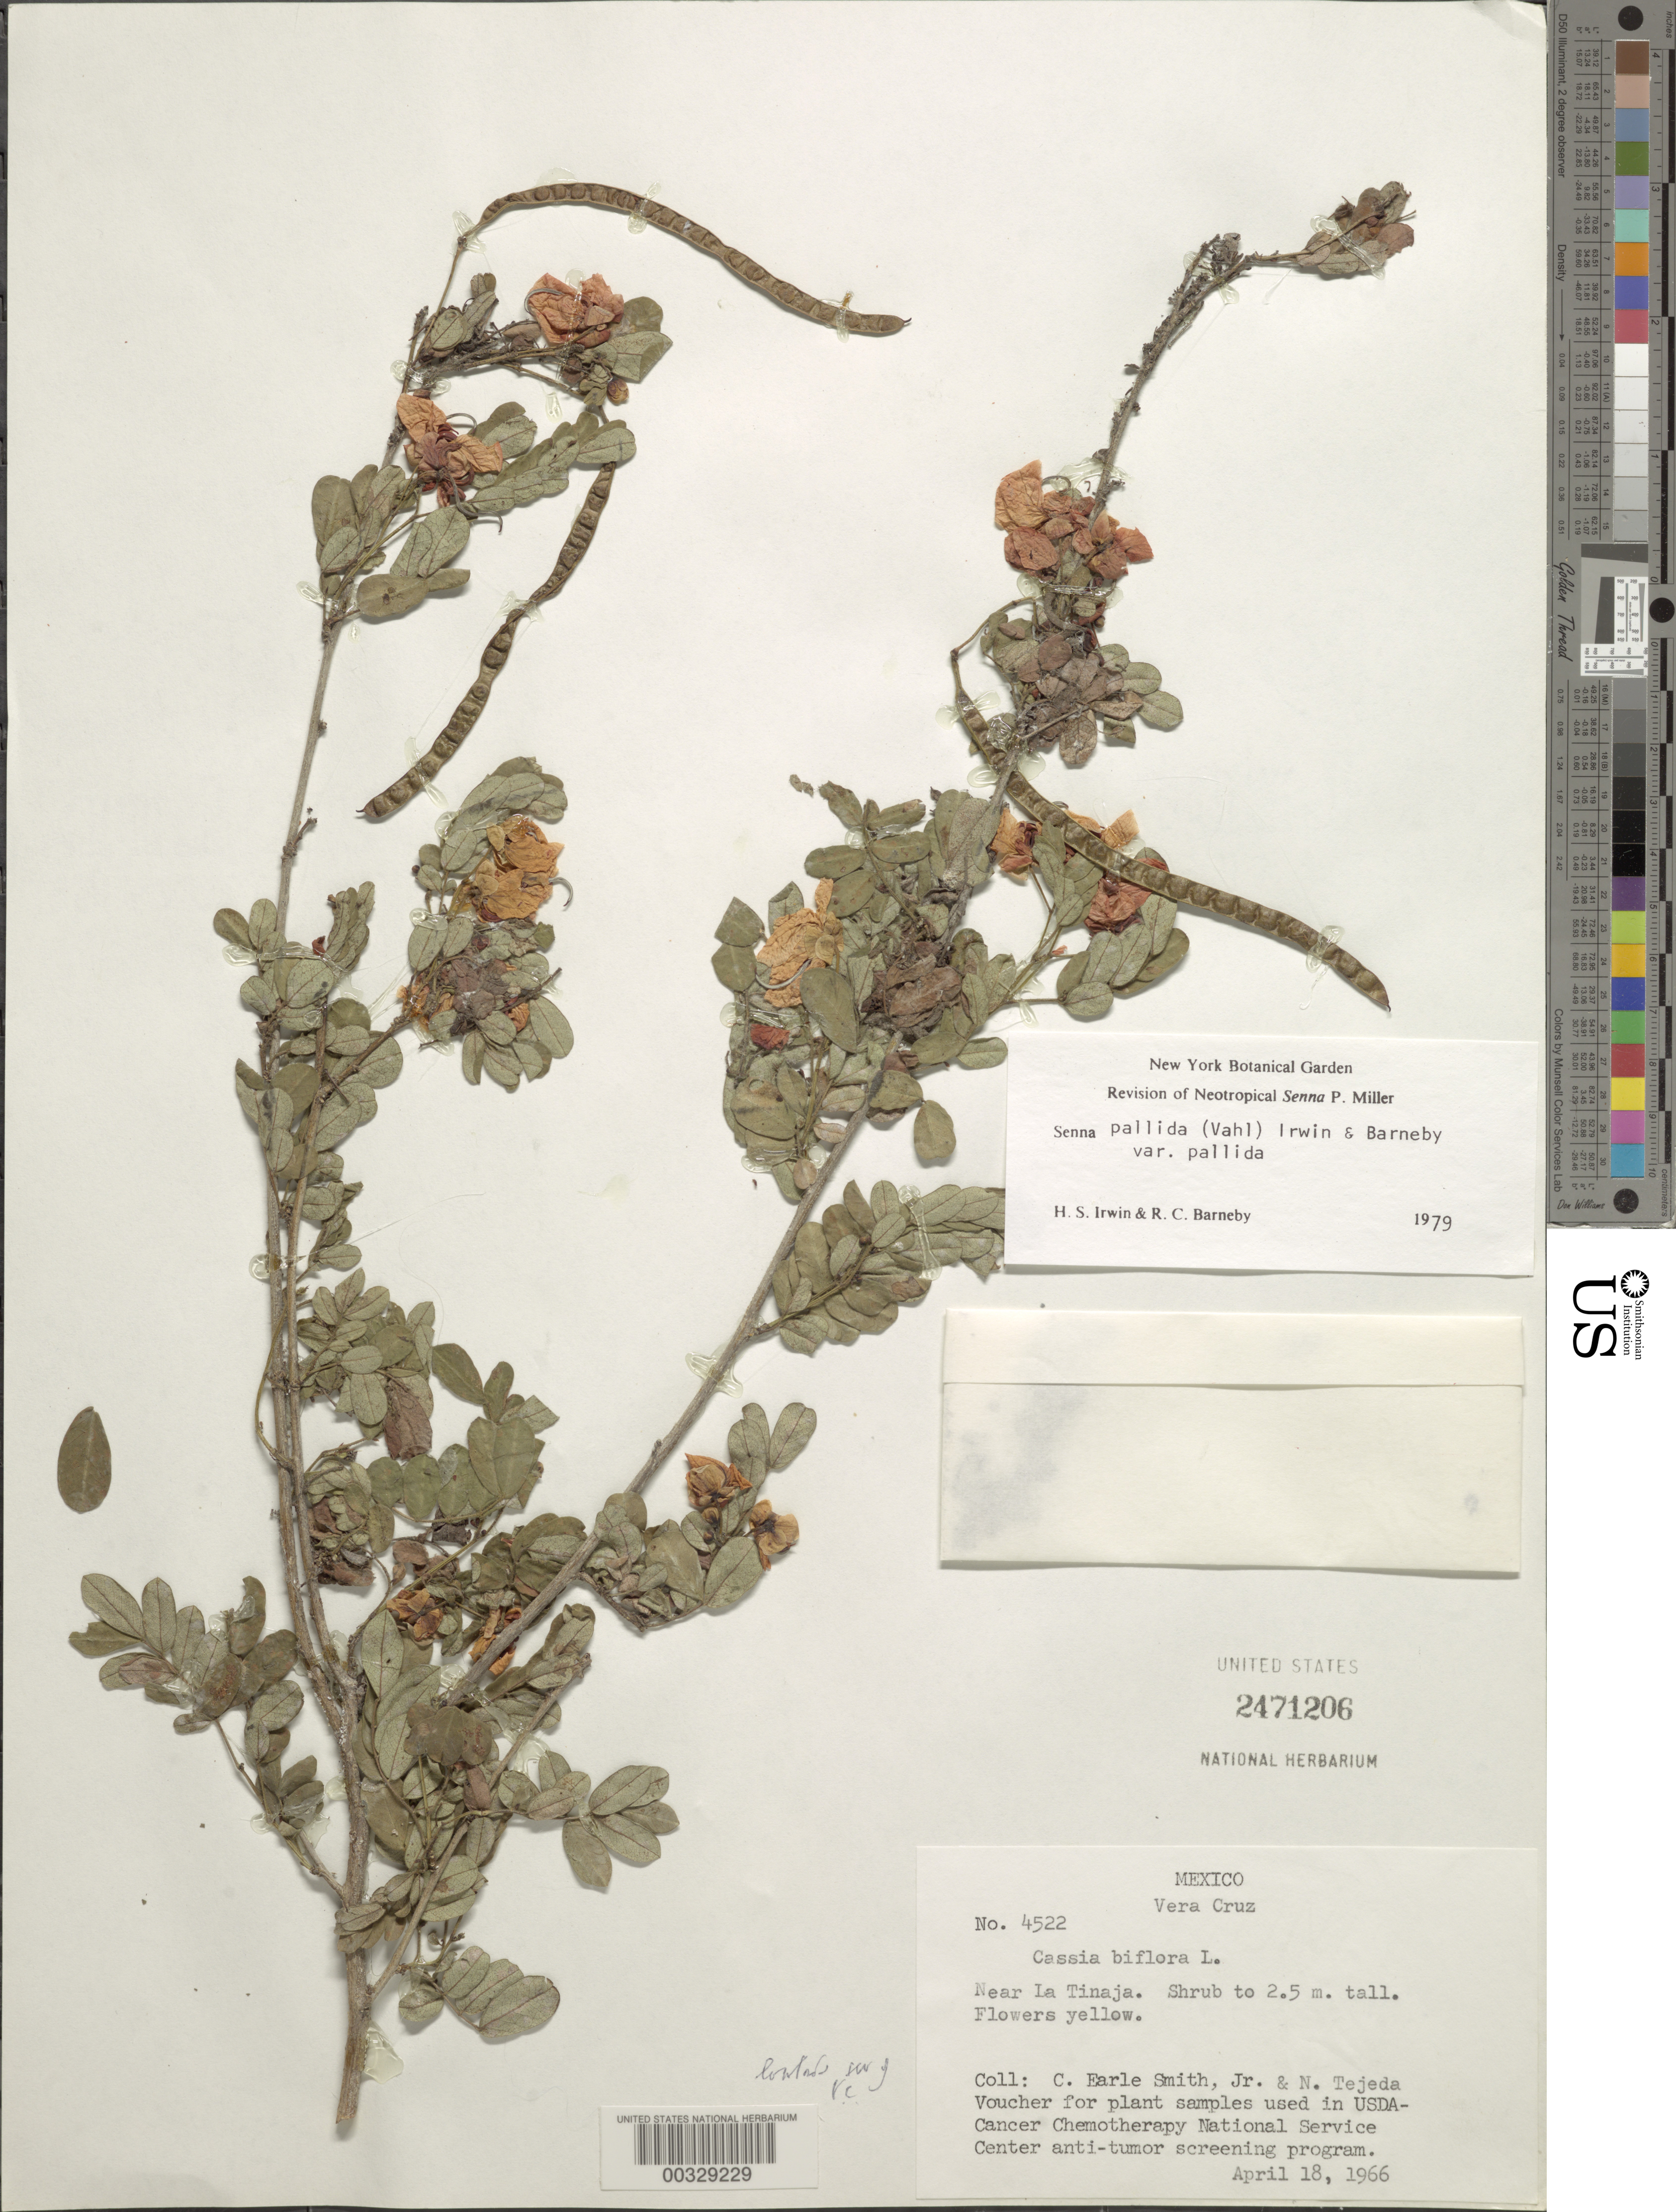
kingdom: Plantae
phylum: Tracheophyta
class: Magnoliopsida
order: Fabales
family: Fabaceae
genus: Senna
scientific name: Senna pallida var. pallida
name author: (Vahl) H.S. Irwin & Barneby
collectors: C. E. Smith Jr. & N. Tejeda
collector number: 4522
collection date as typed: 18 Apr 1966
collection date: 1966-04-18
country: Mexico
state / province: Veracruz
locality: Near la tinaja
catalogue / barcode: US 2471206